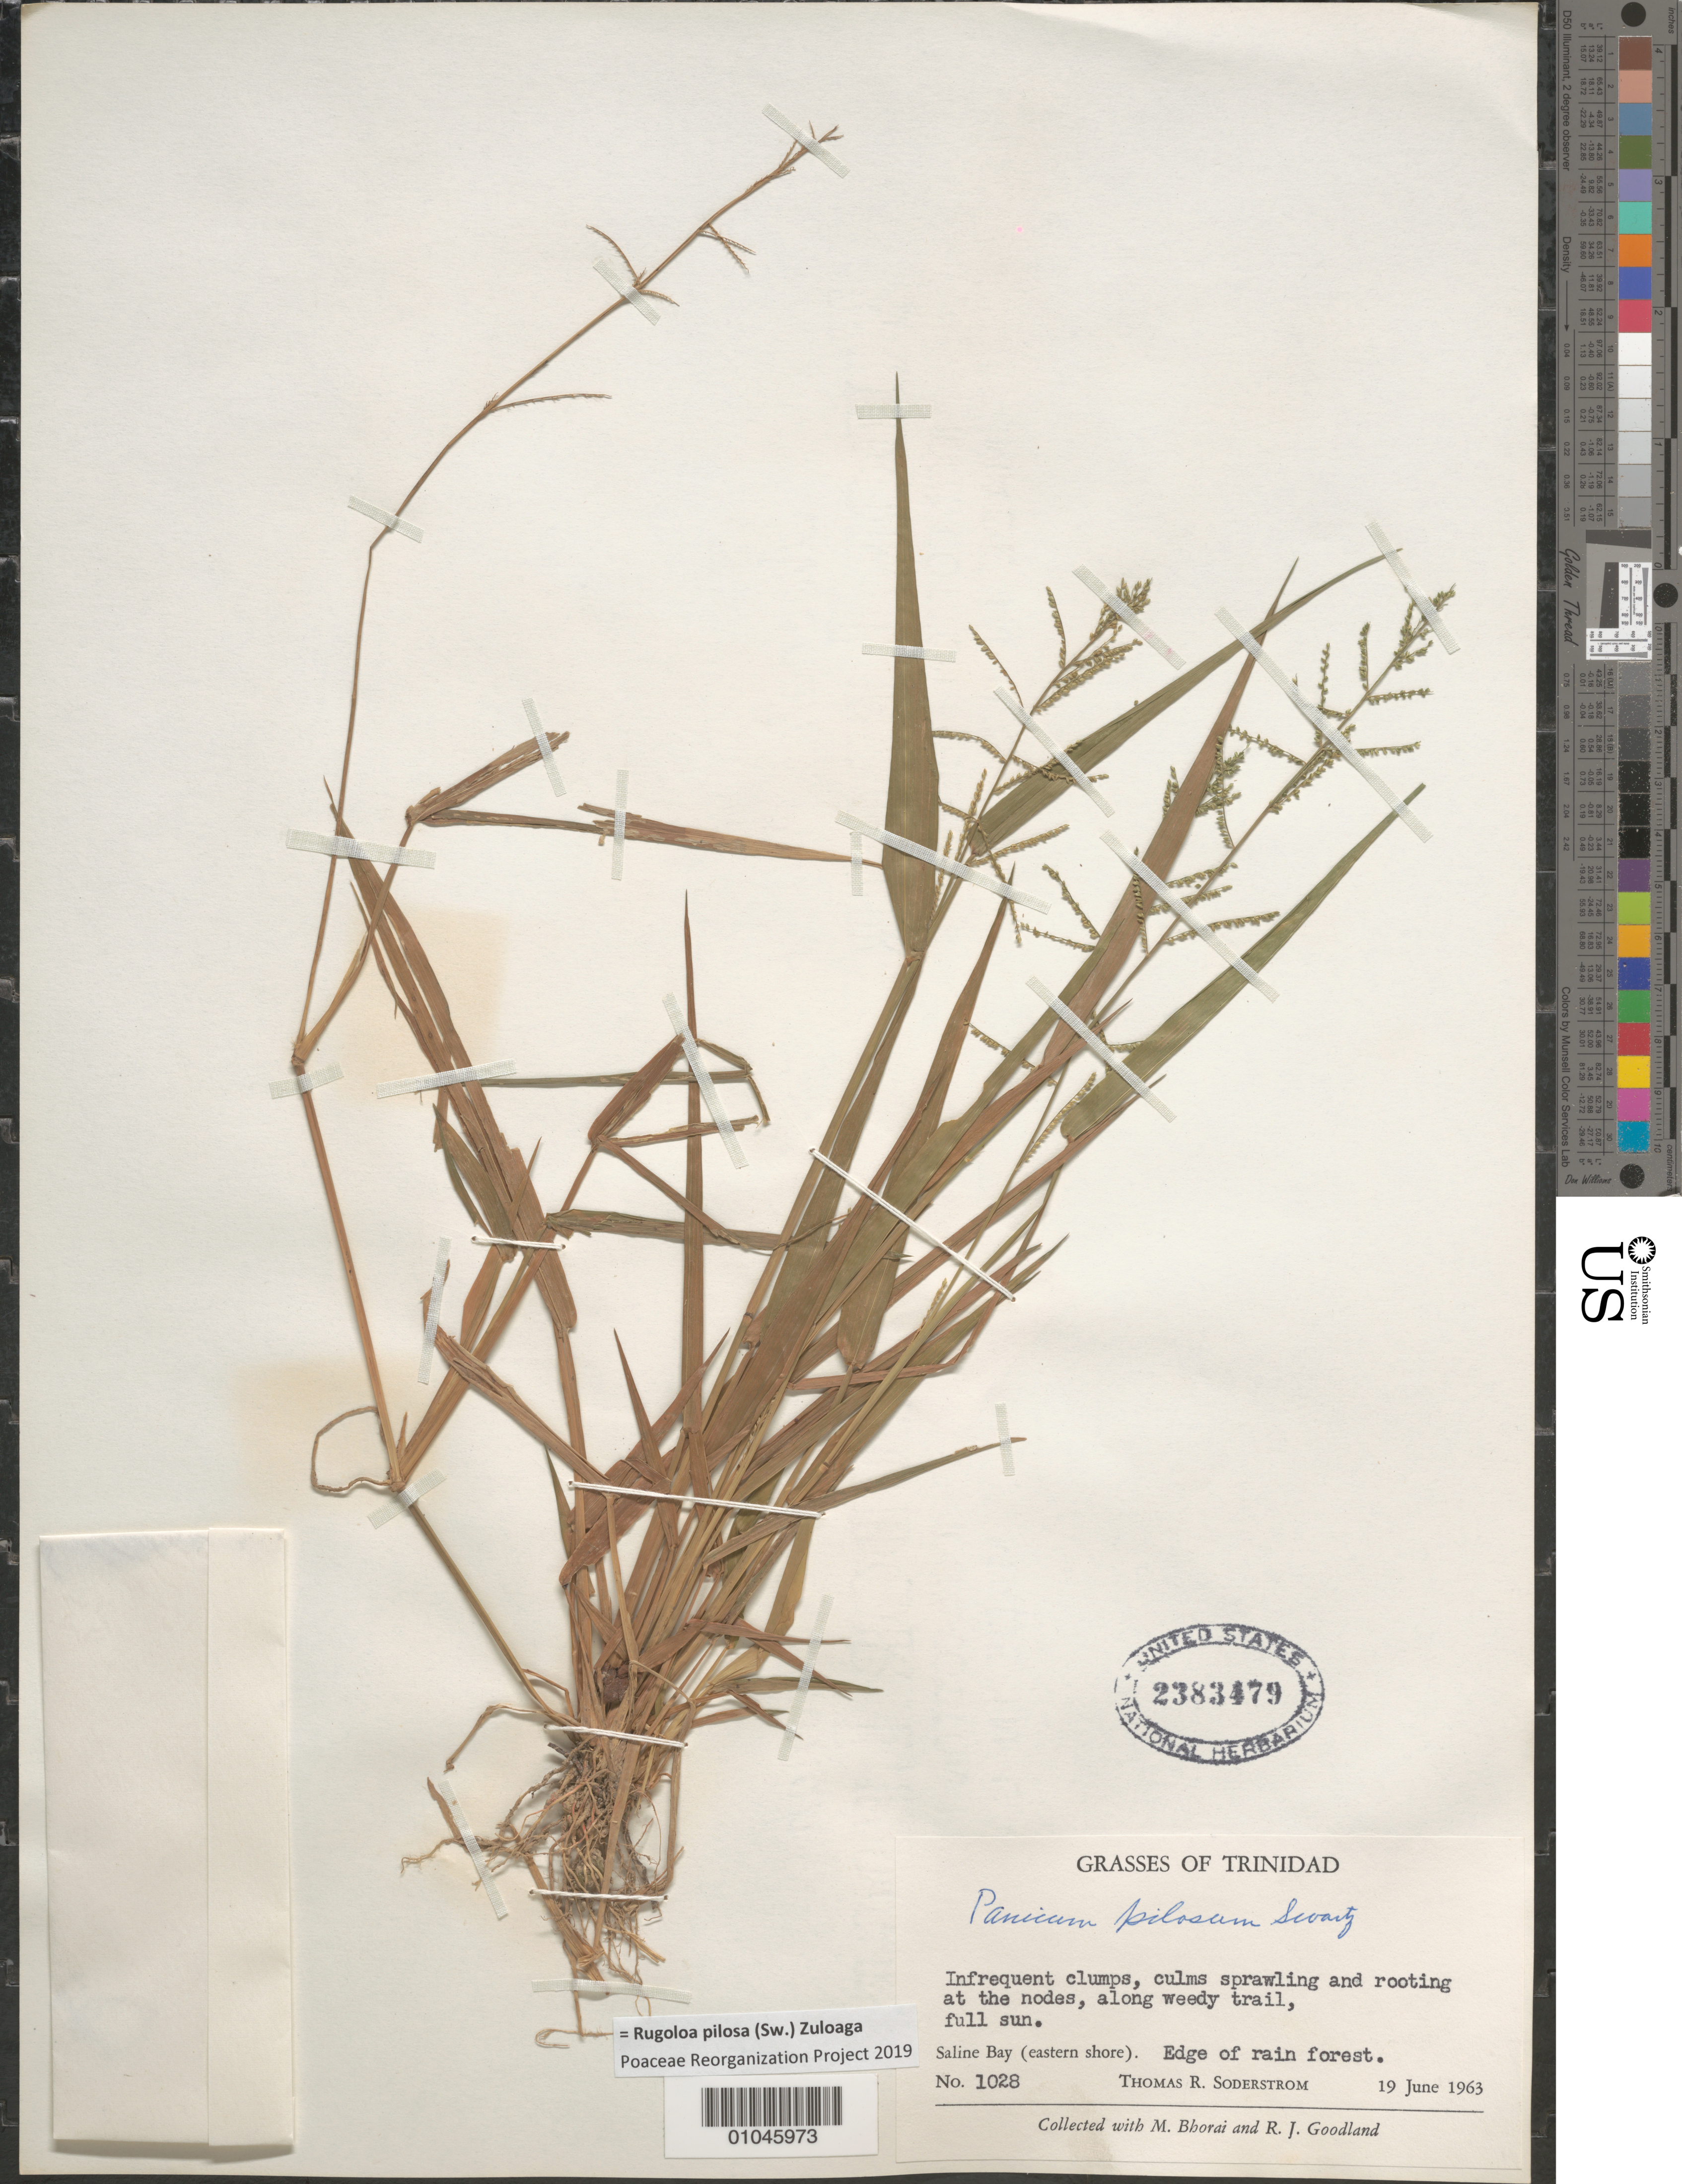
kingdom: Plantae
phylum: Tracheophyta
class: Liliopsida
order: Poales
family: Poaceae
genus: Panicum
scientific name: Panicum pilosum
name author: Sw.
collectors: T. R. Soderstrom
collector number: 1028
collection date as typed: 19 Jun 1963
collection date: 1963-06-19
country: Trinidad and Tobago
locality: Infrequent clumps, culms sprawling and rooting at the nodes, along weedy trail, full sun. Saline Bay. Edge of Rainforest.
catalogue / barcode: US 2383479